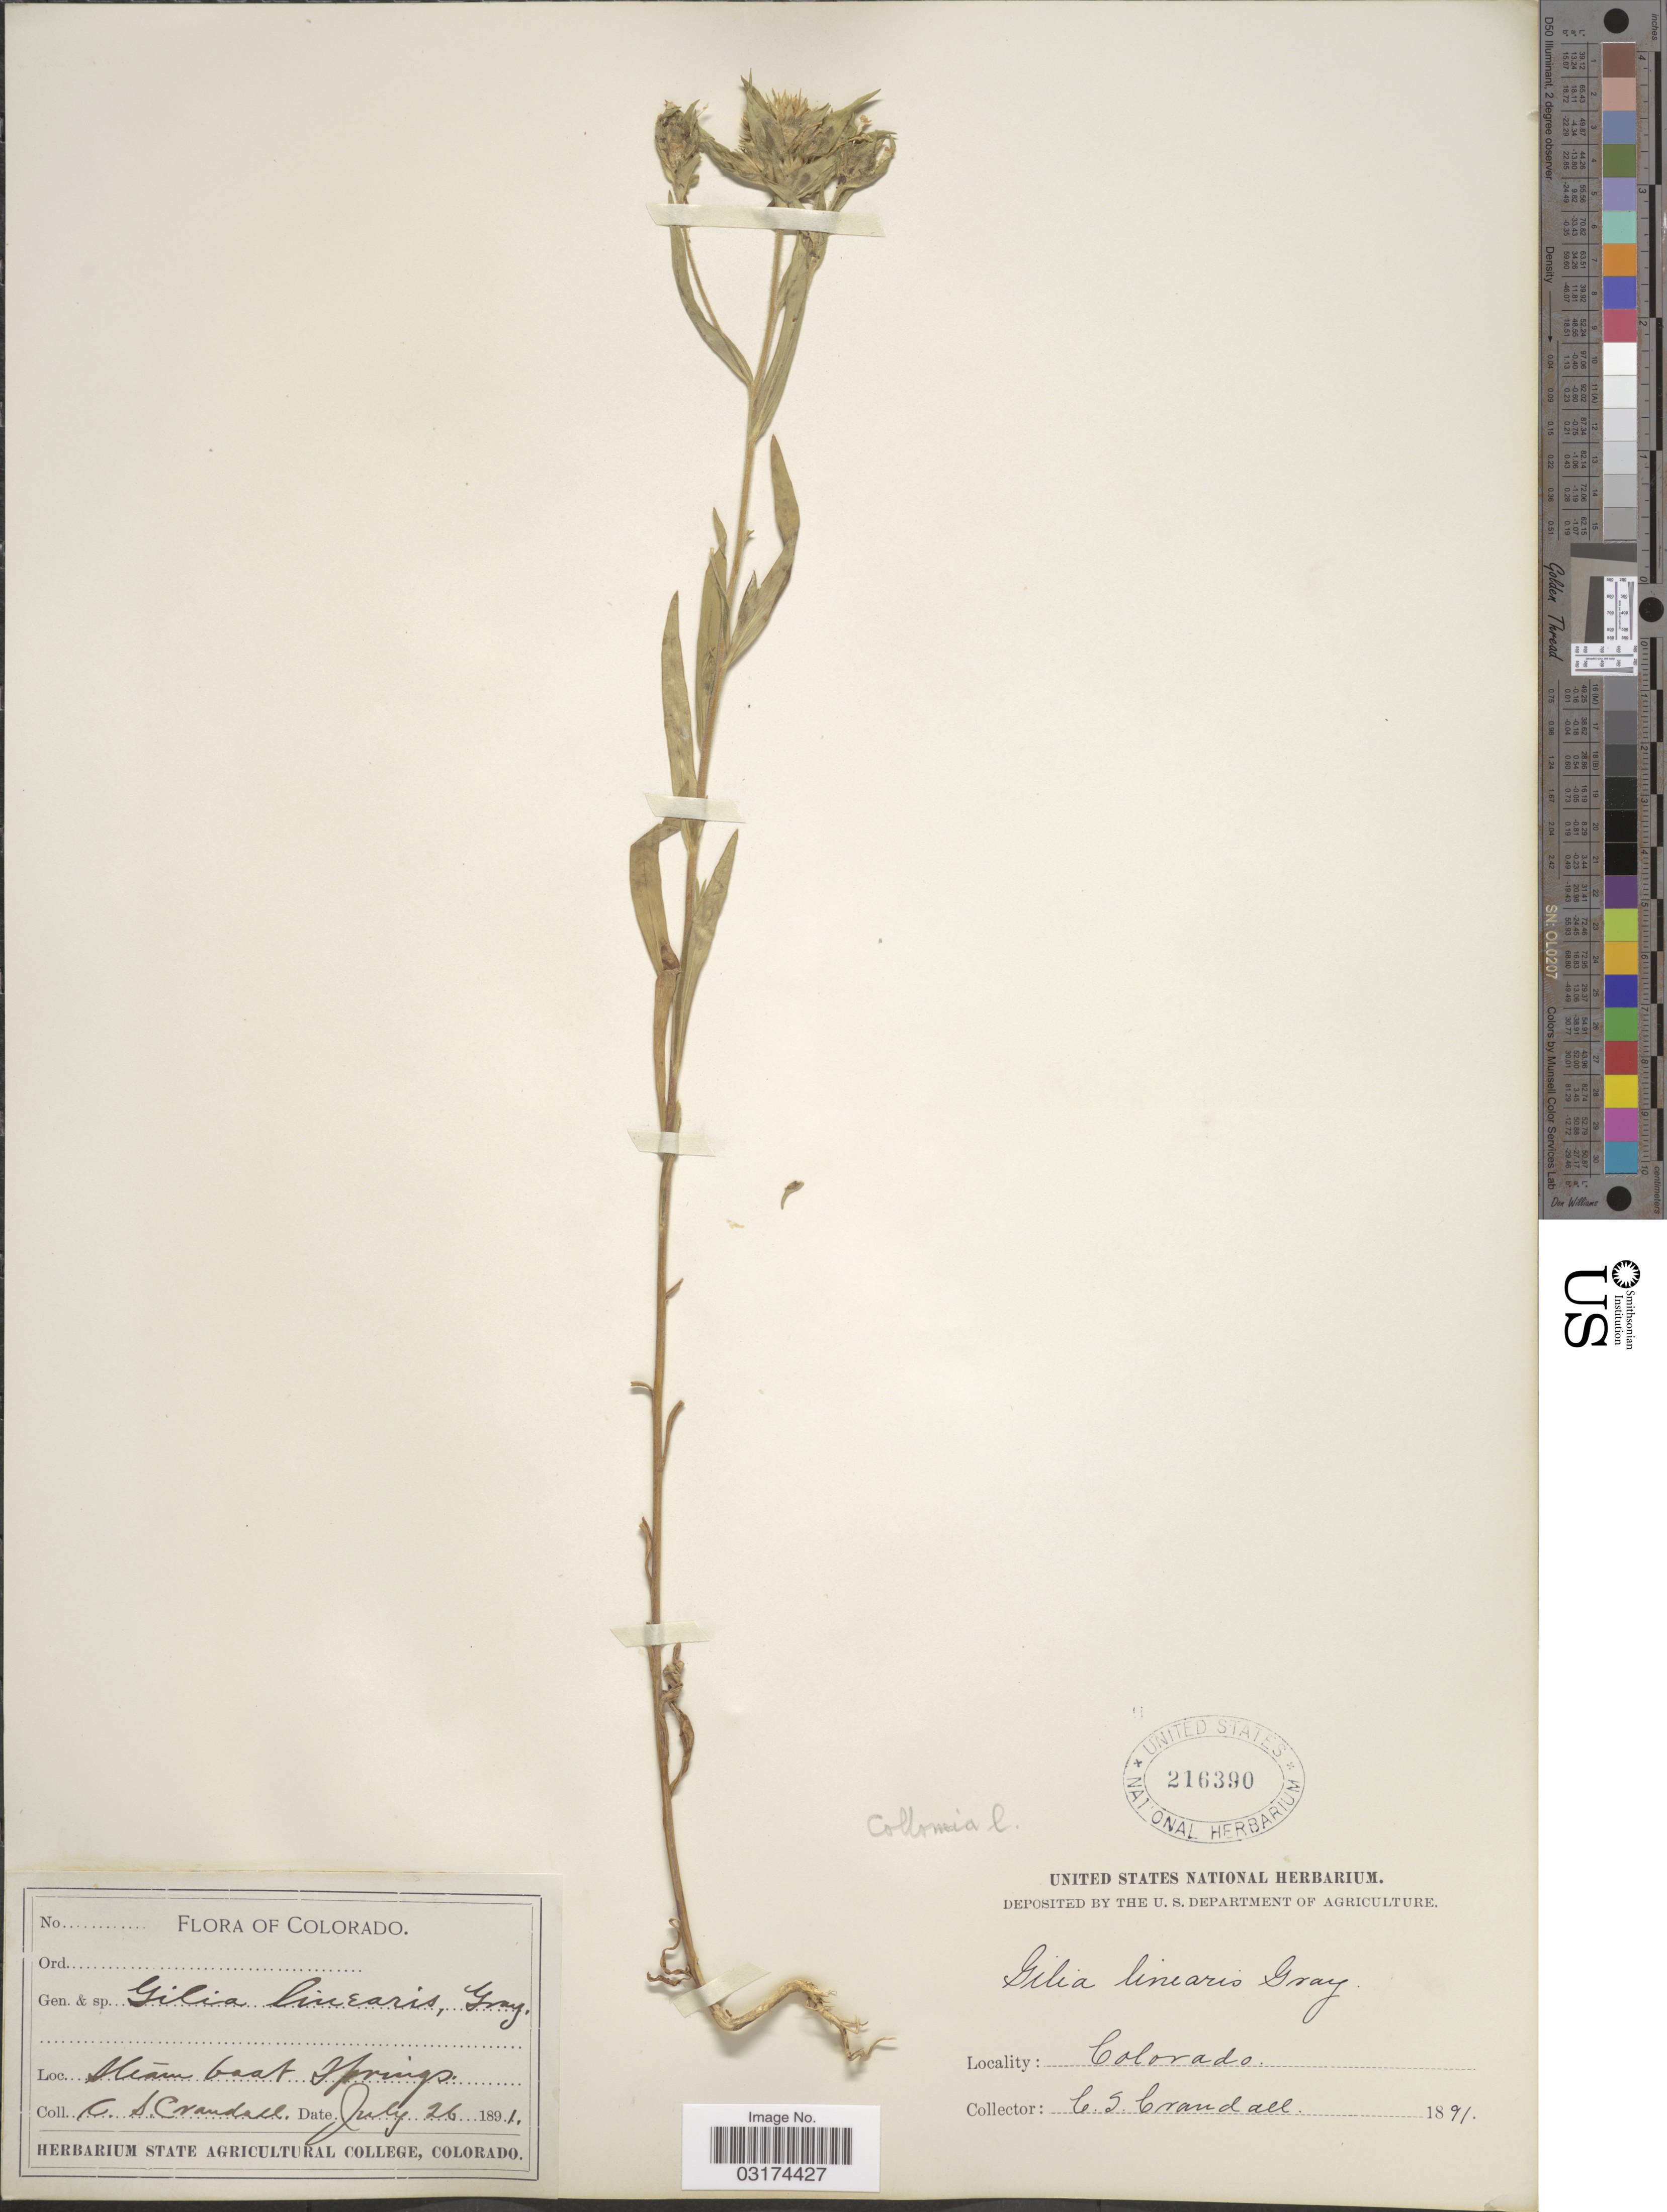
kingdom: Plantae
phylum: Tracheophyta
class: Magnoliopsida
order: Ericales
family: Polemoniaceae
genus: Collomia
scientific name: Collomia linearis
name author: Nutt.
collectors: C. Crandall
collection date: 1891-07-26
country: United States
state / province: Colorado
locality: Steam Boat Springs.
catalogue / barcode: US 216390